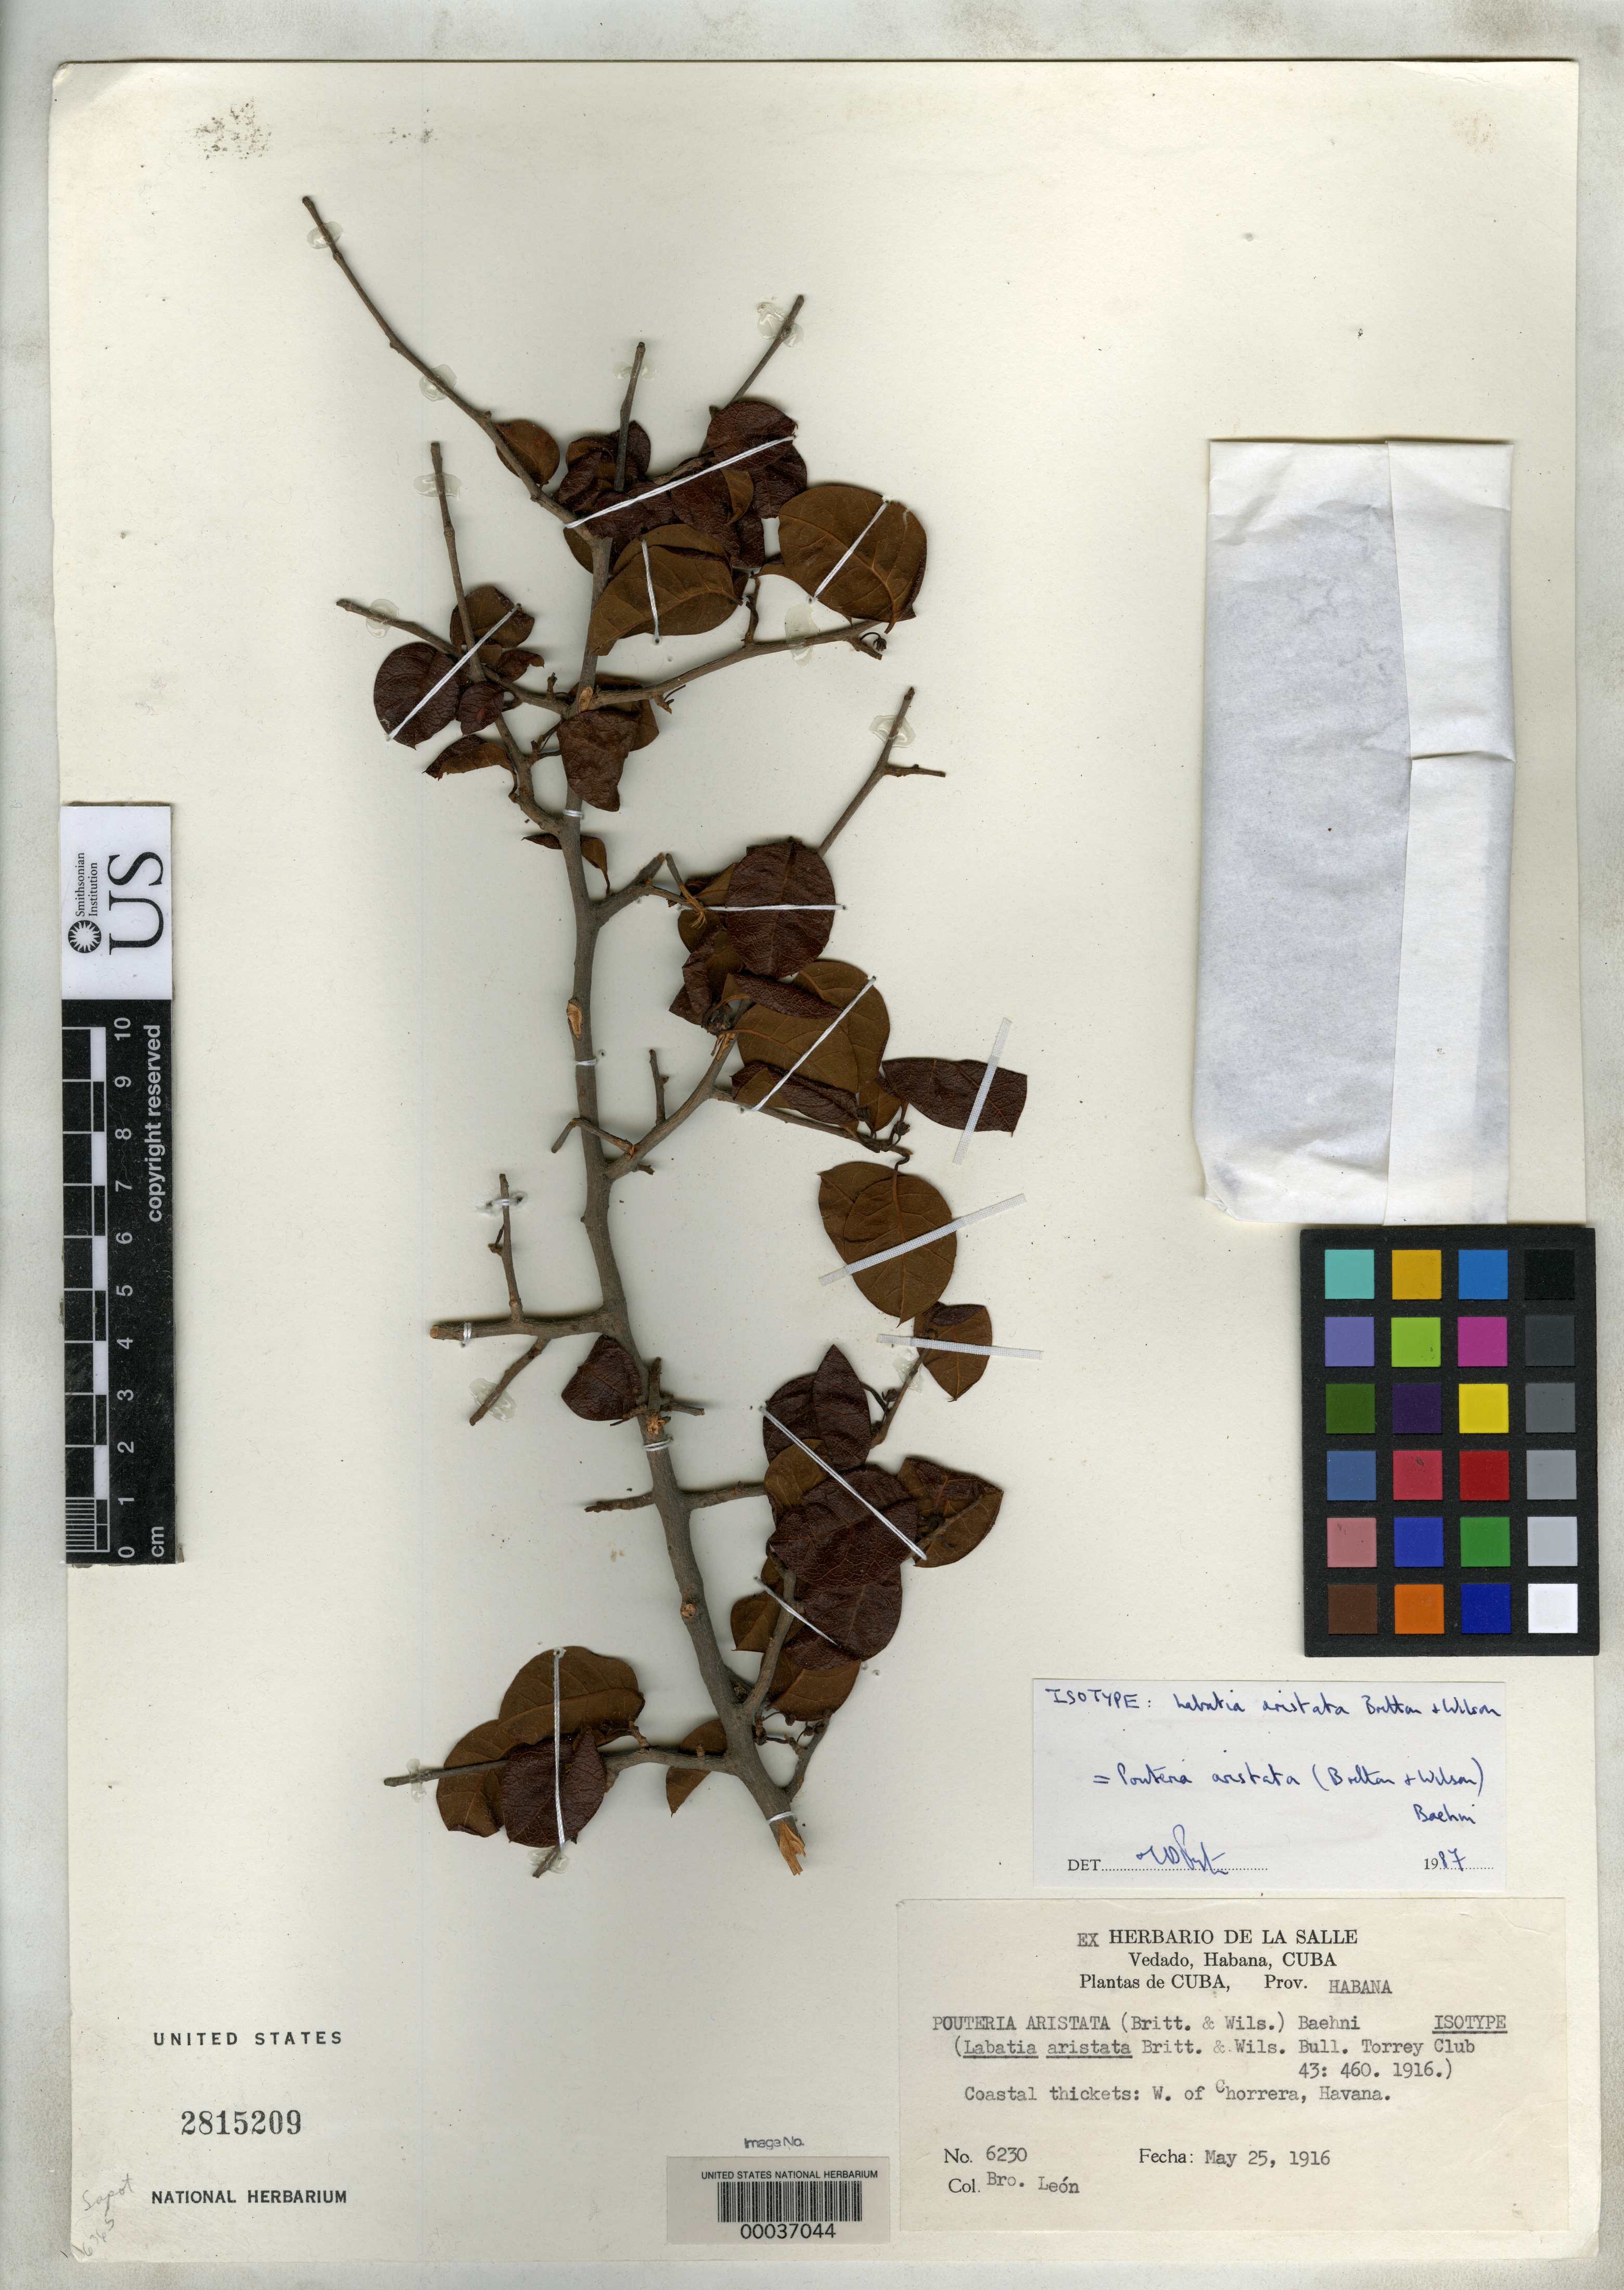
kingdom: Plantae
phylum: Tracheophyta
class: Magnoliopsida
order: Ericales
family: Sapotaceae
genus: Labatia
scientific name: Labatia aristata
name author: Britton & P. Wilson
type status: Isotype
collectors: Bro. León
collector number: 6230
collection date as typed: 25 May 1916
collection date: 1916-05-25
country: Cuba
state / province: La Habana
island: Greater Antilles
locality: West of Chorrera.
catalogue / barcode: US 2815209